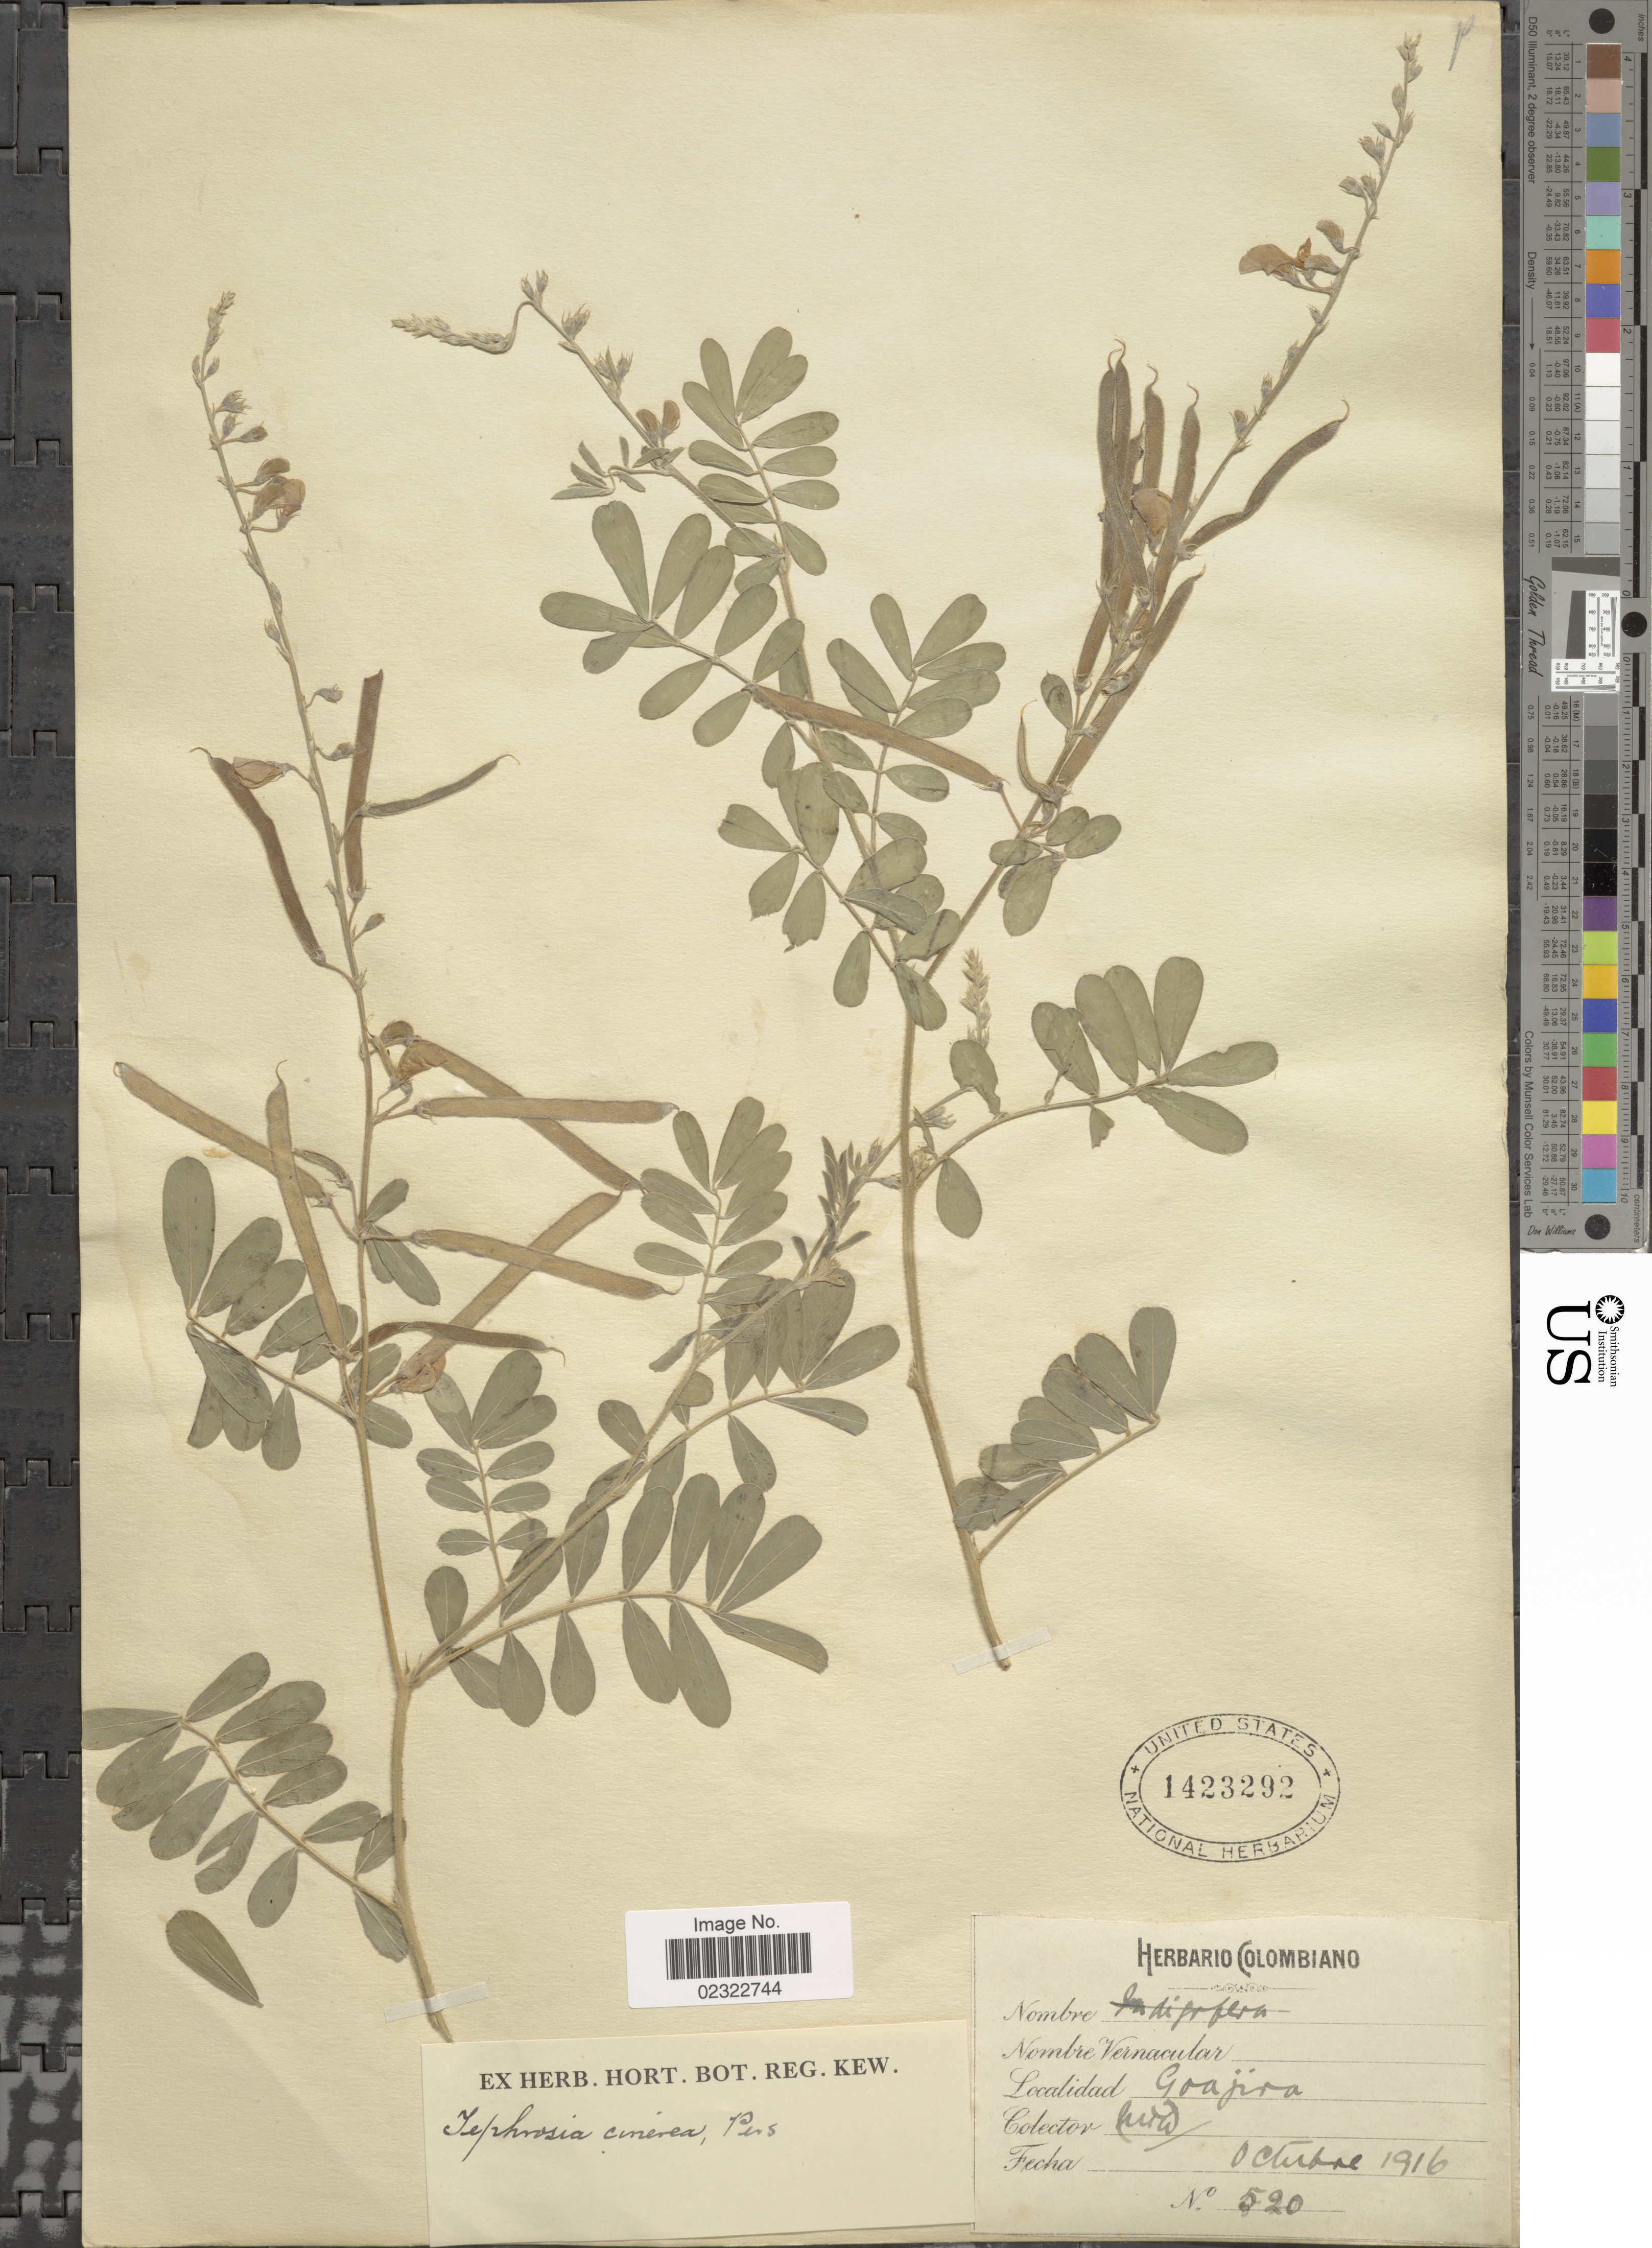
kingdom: Plantae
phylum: Tracheophyta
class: Magnoliopsida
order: Fabales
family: Fabaceae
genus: Tephrosia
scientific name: Tephrosia cinerea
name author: (L.) Pers.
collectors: M. T. Dawe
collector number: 520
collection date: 1916-10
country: Colombia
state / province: La Guajira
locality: Guajira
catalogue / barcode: US 1423292